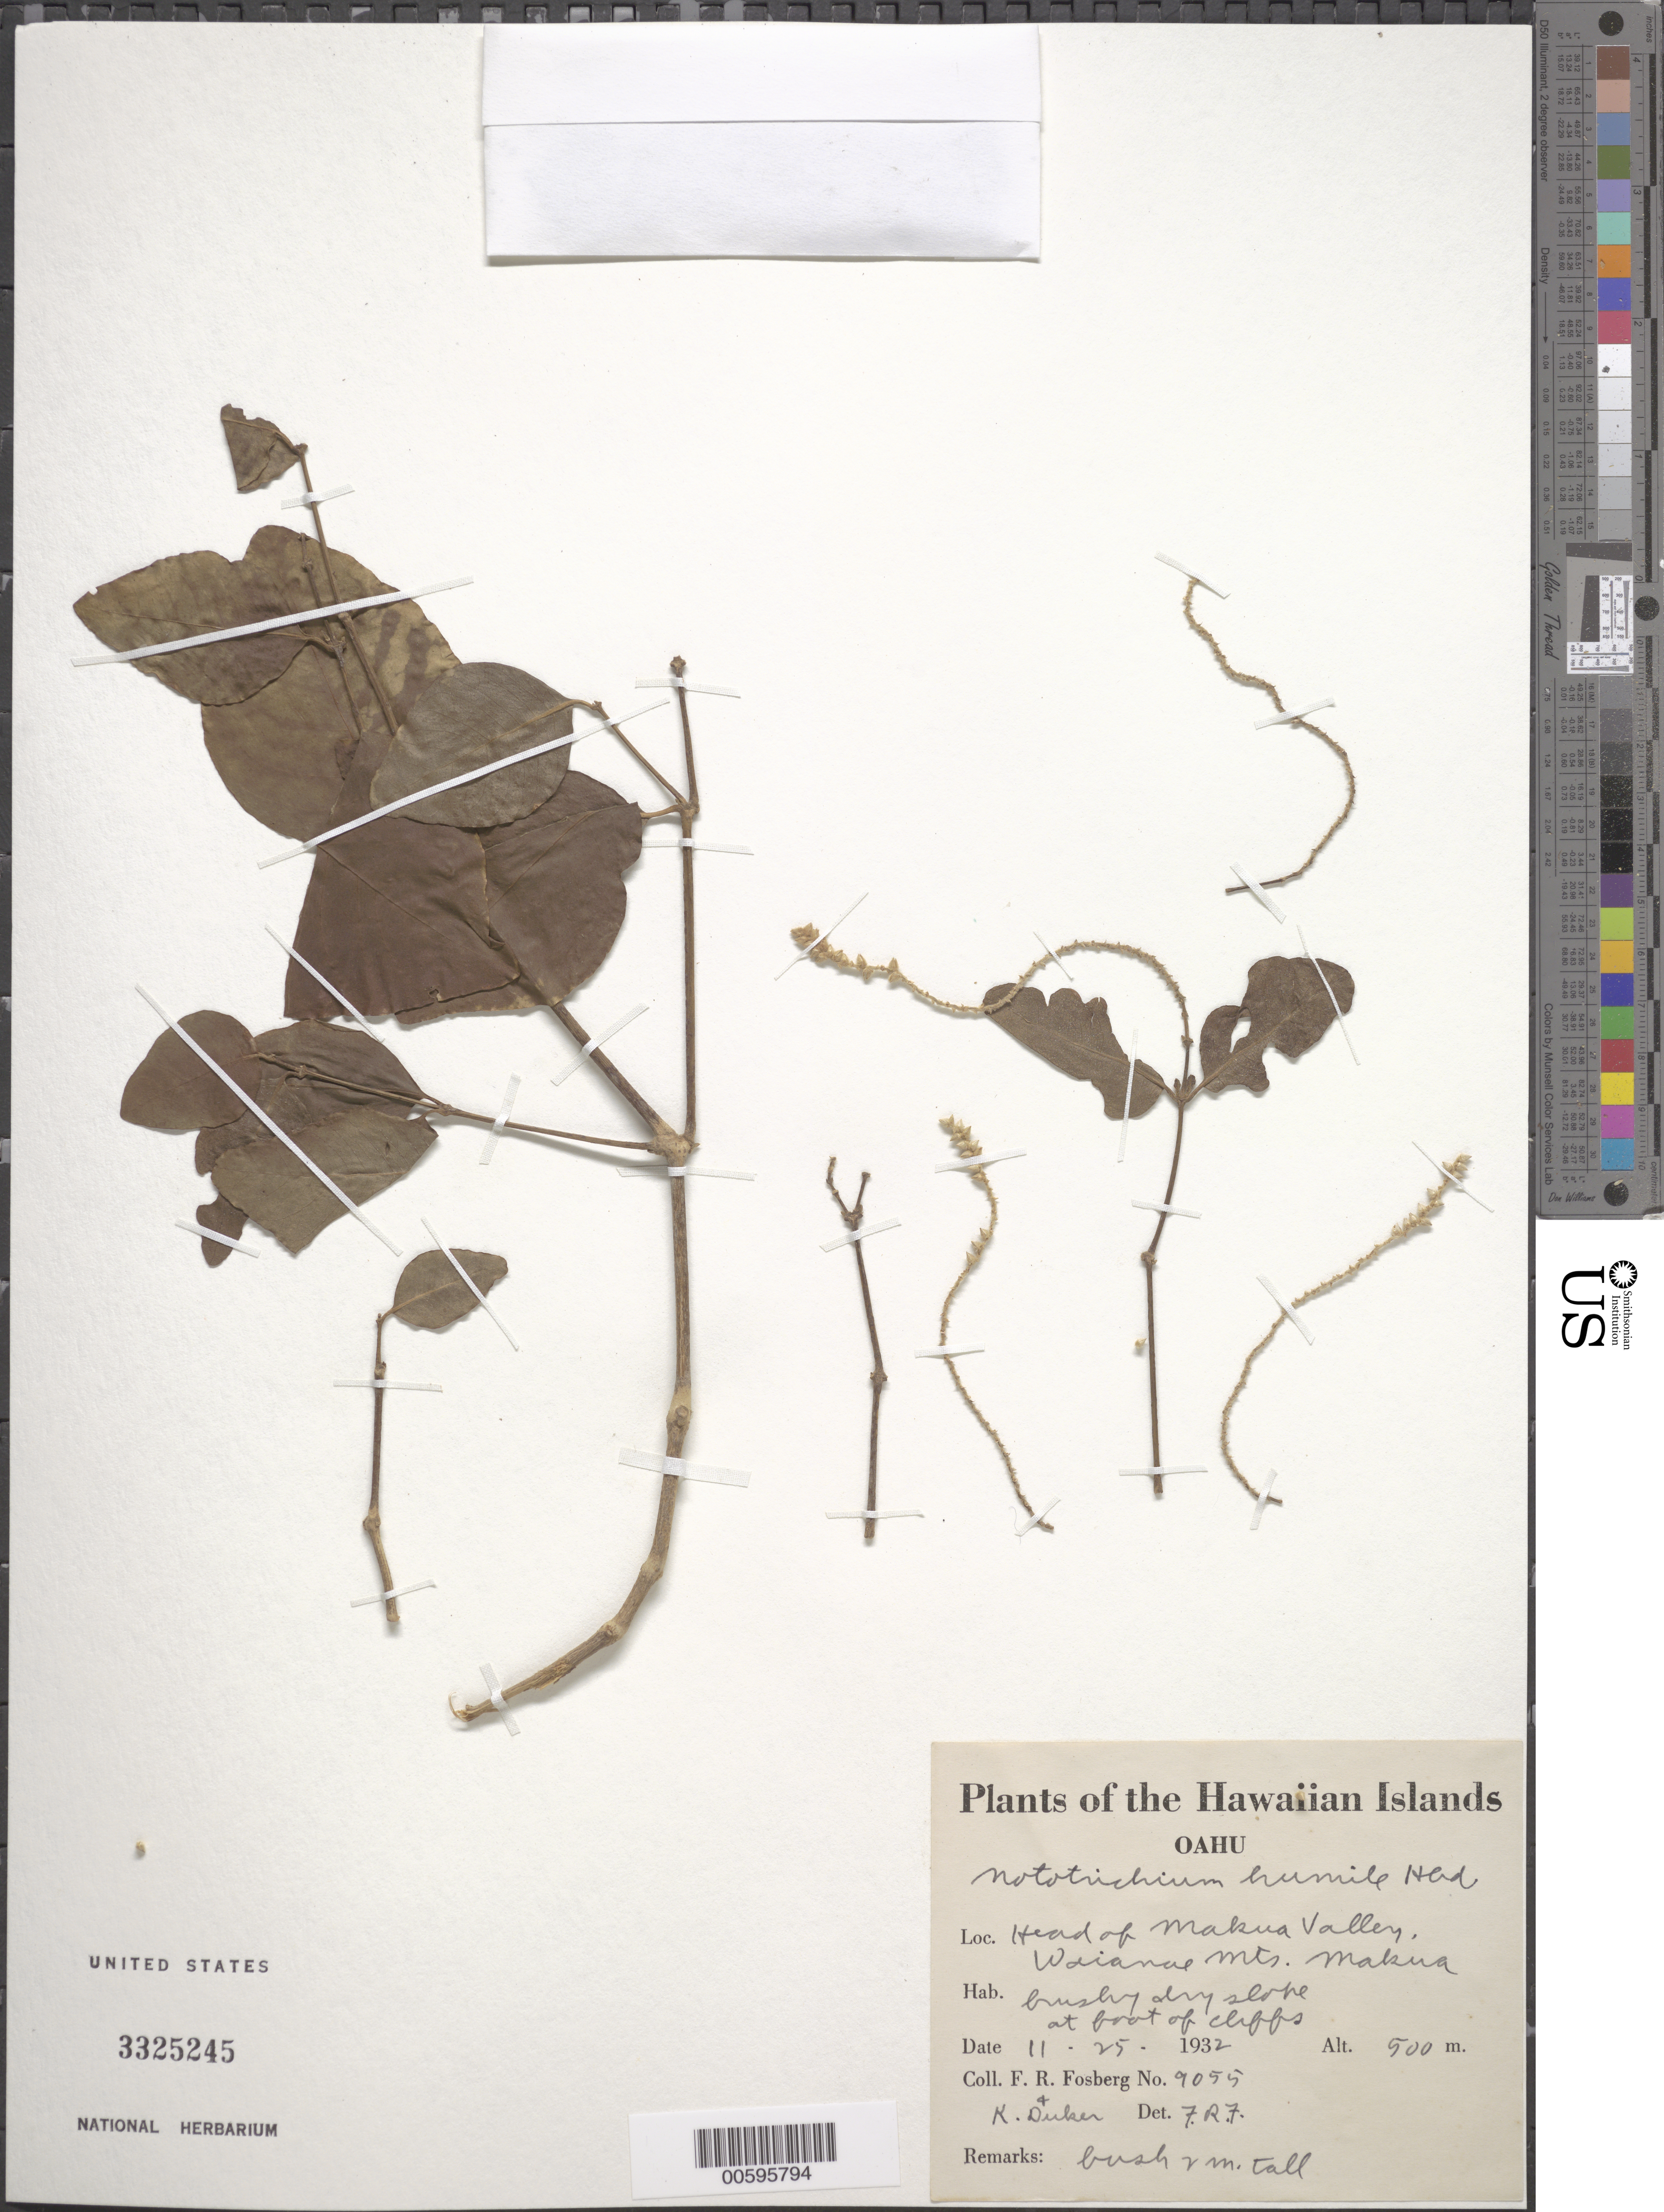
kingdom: Plantae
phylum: Tracheophyta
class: Magnoliopsida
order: Caryophyllales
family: Amaranthaceae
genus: Achyranthes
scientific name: Achyranthes humilis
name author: (Hillebr.) Di Vincenzo et al.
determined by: Wagner, W. L., (BOT), Smithsonian Institution - National Museum of Natural History (UNITED STATES)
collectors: F. R. Fosberg & K. Duker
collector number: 9055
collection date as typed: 25 Nov 1932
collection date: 1932-11-25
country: United States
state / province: Hawaii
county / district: Honolulu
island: Oahu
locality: Head of Makua Valley, Waianae Mts. Makua.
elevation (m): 500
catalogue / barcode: US 3325245